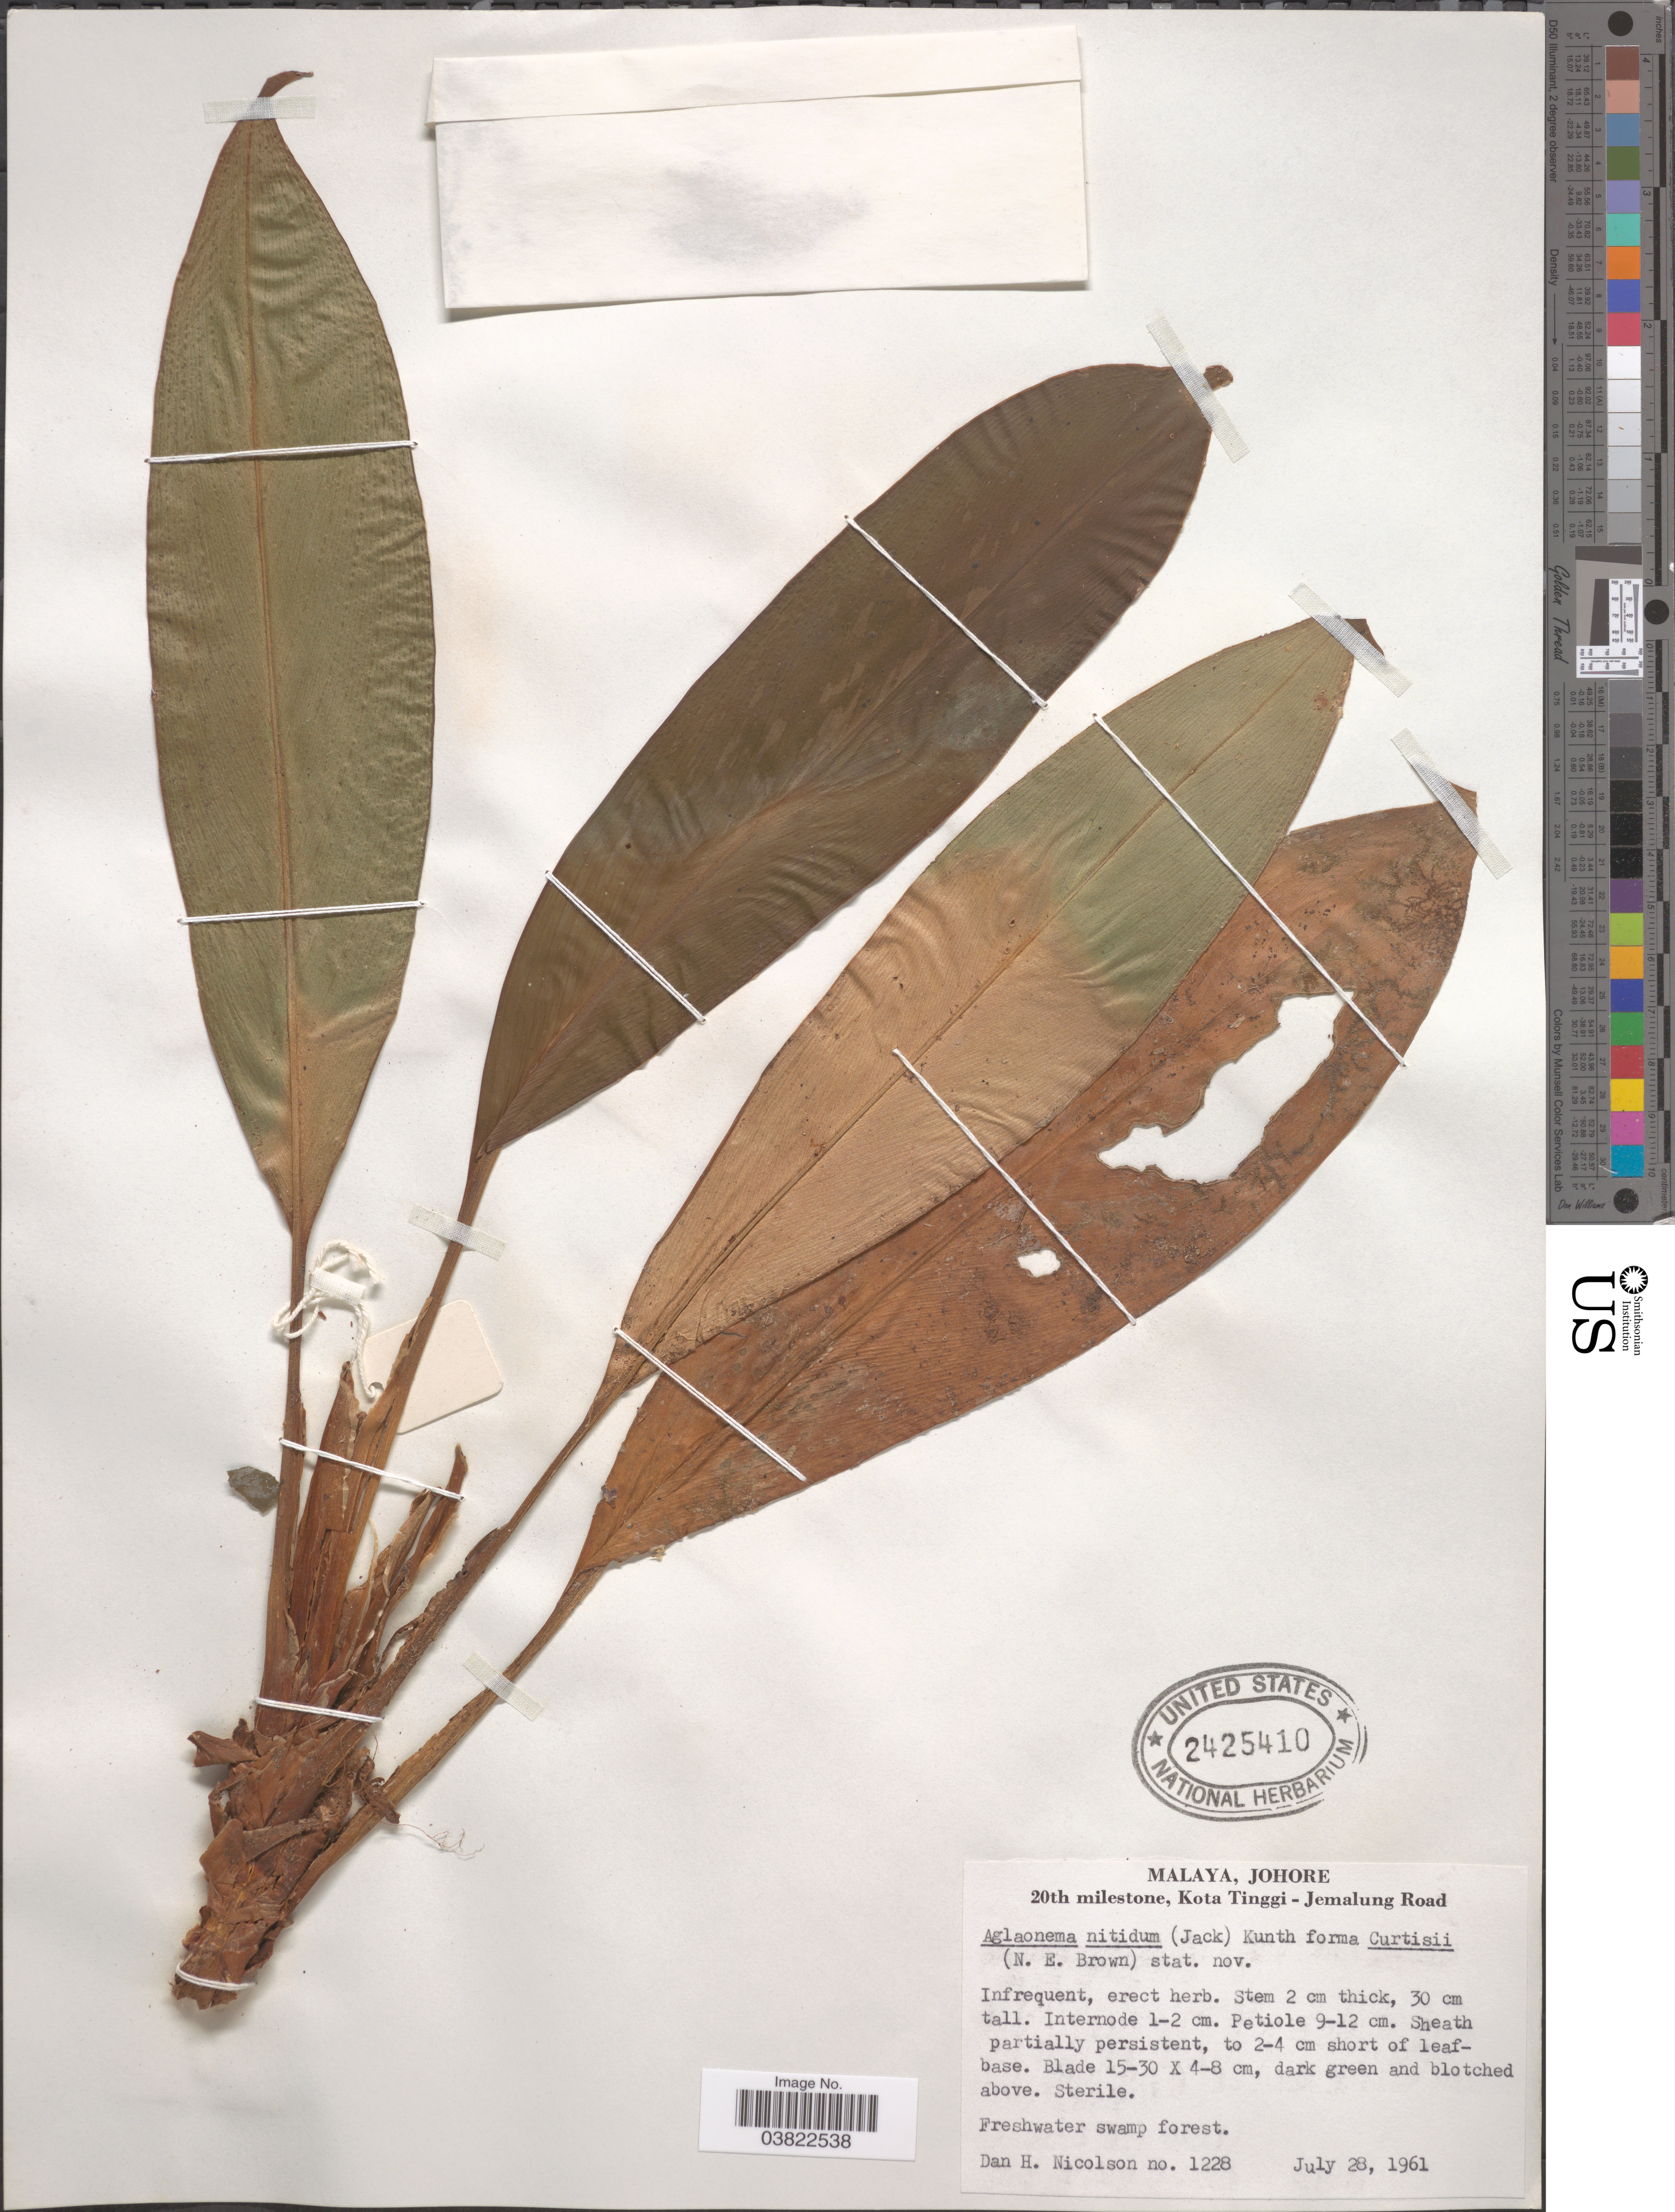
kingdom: Plantae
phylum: Tracheophyta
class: Liliopsida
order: Alismatales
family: Araceae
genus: Aglaonema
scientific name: Aglaonema nitidum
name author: (Jack) Kunth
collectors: D. H. Nicolson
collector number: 1228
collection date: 1961-07-28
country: Malaysia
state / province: Johor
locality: Malaya, Johore. 20th milestone, Kota Tinggi - Jemalung Road.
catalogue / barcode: US 2425410